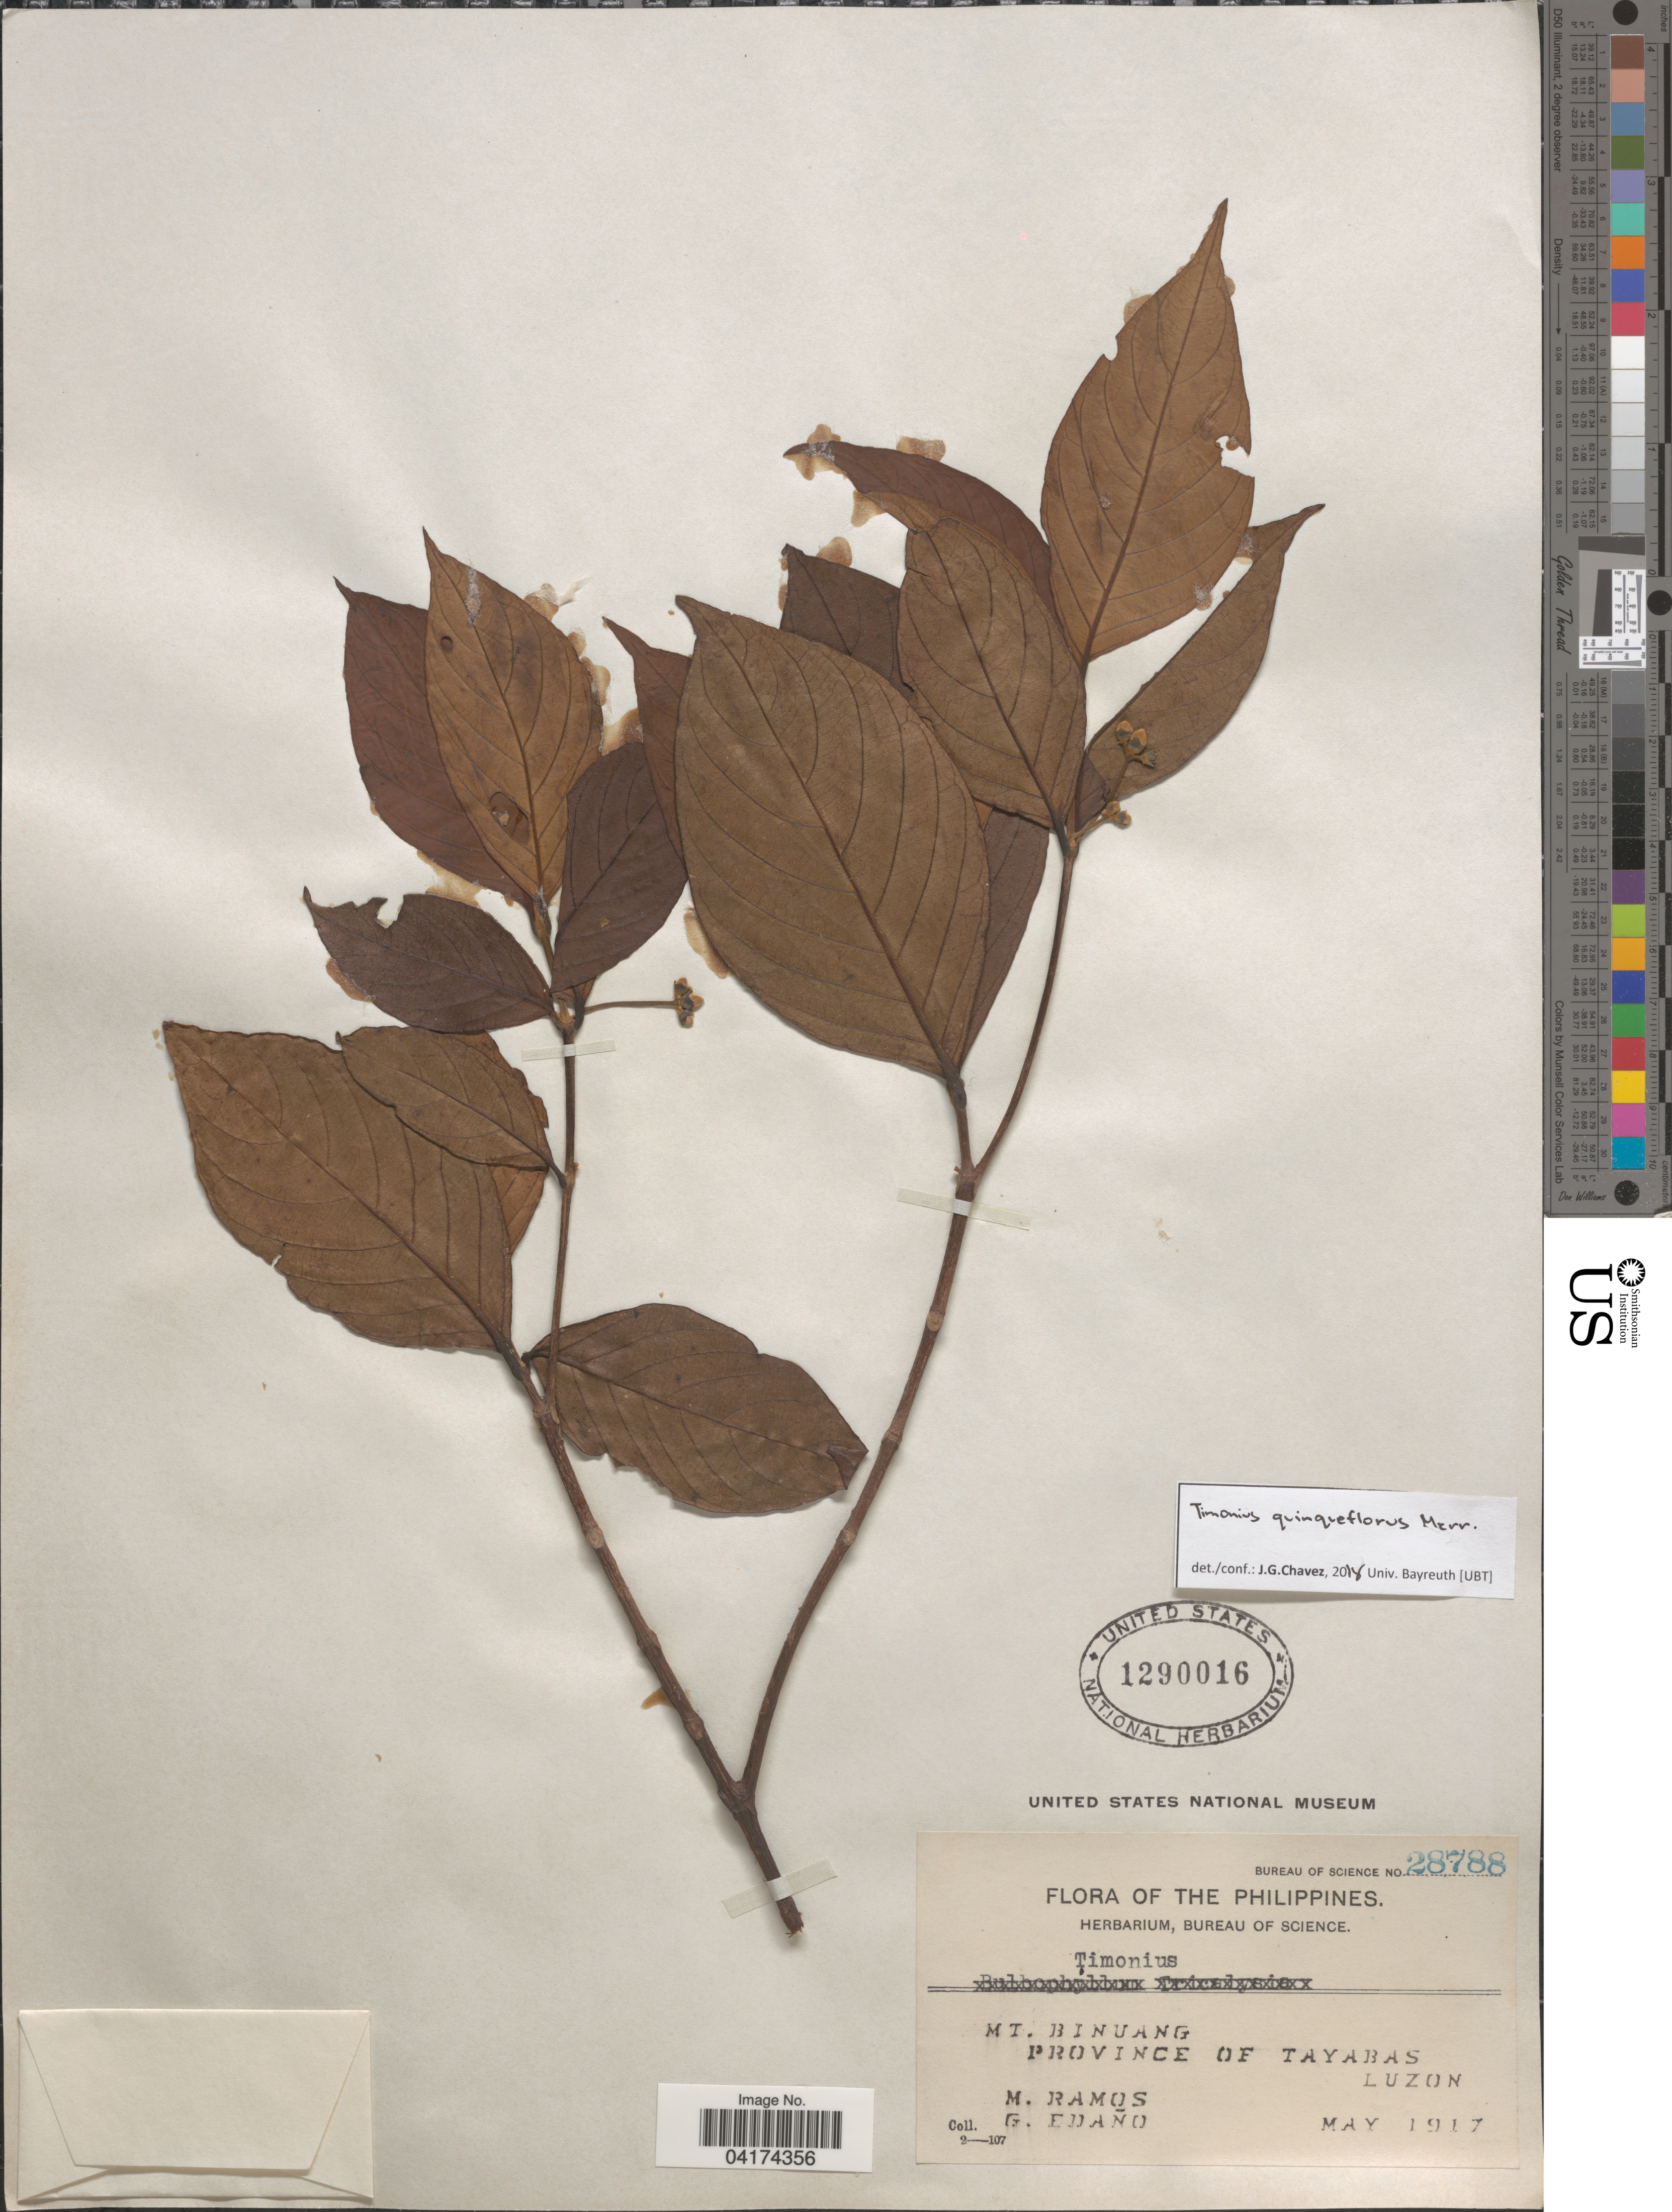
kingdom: Plantae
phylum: Tracheophyta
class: Magnoliopsida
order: Gentianales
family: Rubiaceae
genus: Timonius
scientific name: Timonius quinqueflorus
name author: Merr.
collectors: M. Ramos & G. Edaño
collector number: Bureau of Science 28788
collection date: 1917-05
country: Philippines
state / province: Calabarzon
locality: Mt. Binuang. Province of Tayabas. Luzon.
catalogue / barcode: US 1290016